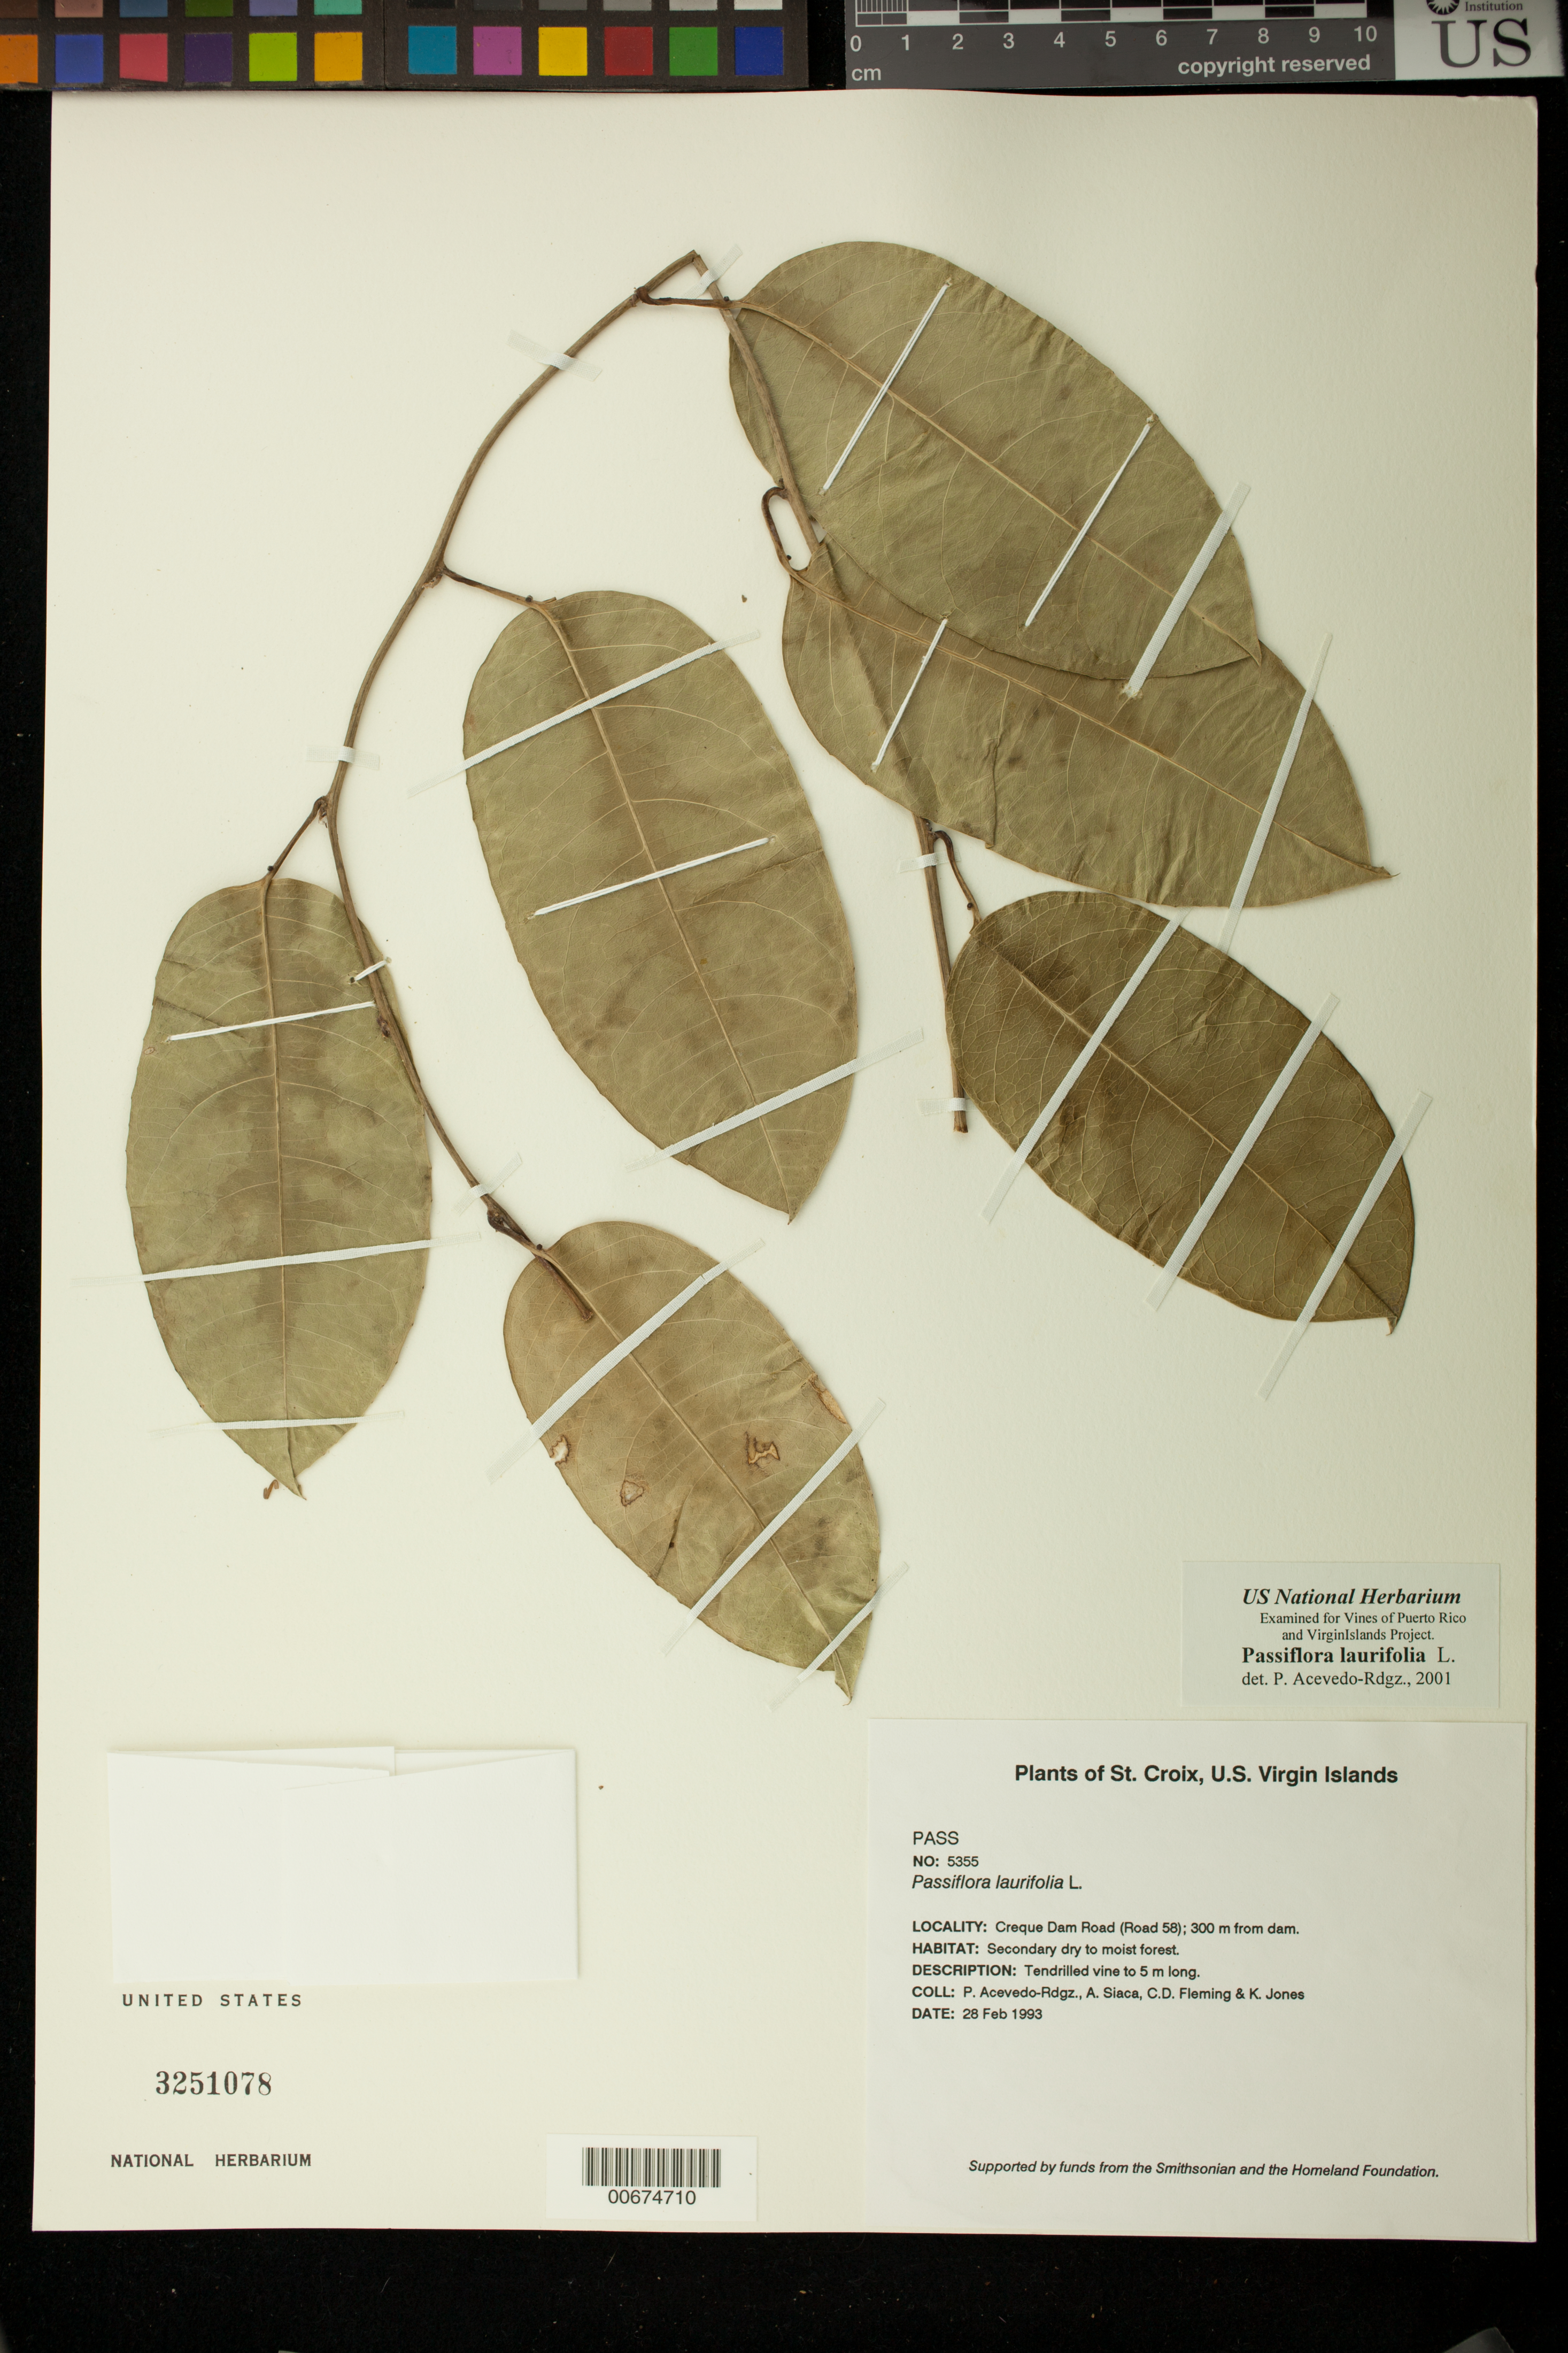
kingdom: Plantae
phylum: Tracheophyta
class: Magnoliopsida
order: Malpighiales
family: Passifloraceae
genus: Passiflora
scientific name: Passiflora laurifolia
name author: L.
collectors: P. Acevedo-Rodr., A. Siaca, C. Fleming & K. Jones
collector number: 5355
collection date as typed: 28 Feb 1993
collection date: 1993-02-28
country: U.S. Virgin Islands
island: St. Croix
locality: Creque Dam Road (Road 58); 300 m from dam.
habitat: Secondary dry to moist forest.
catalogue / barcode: US 3251078